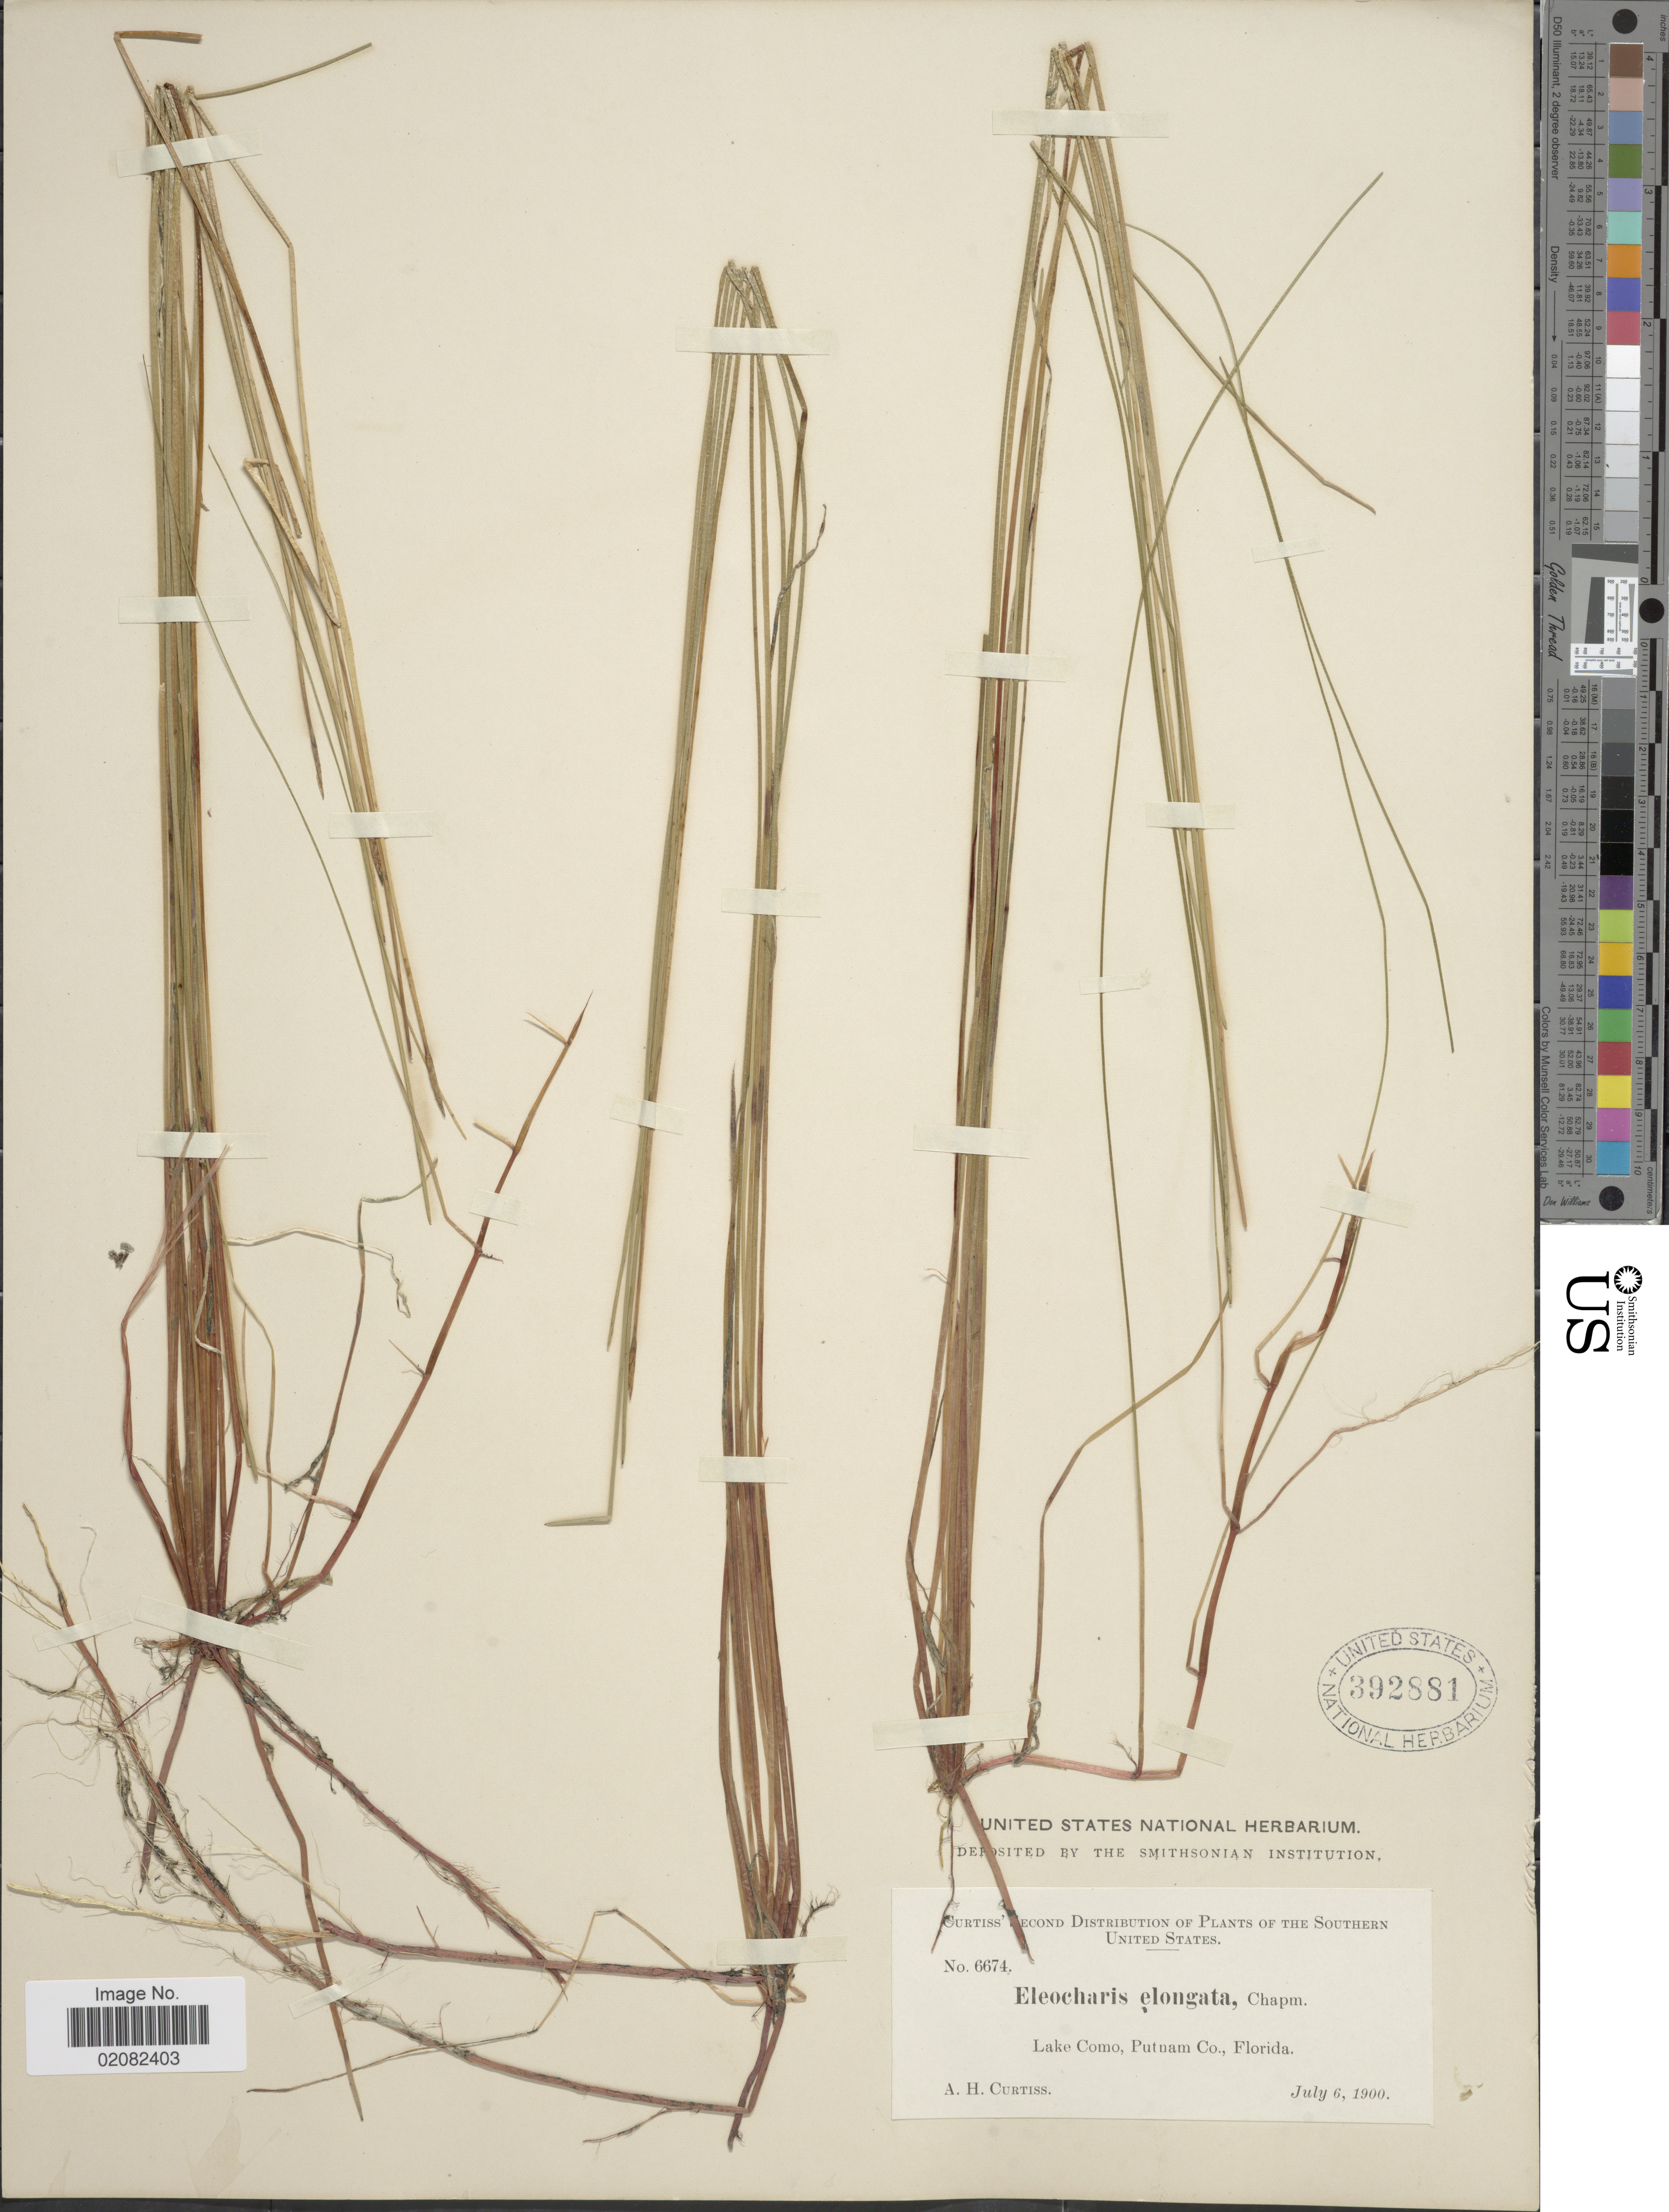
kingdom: Plantae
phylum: Tracheophyta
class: Liliopsida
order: Poales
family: Cyperaceae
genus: Eleocharis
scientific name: Eleocharis elongata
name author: Chapm.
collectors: A. H. Curtiss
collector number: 6674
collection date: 1900-07-06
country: United States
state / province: Florida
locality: Southern United States, Lake Como, Putuam Co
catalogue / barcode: US 392881